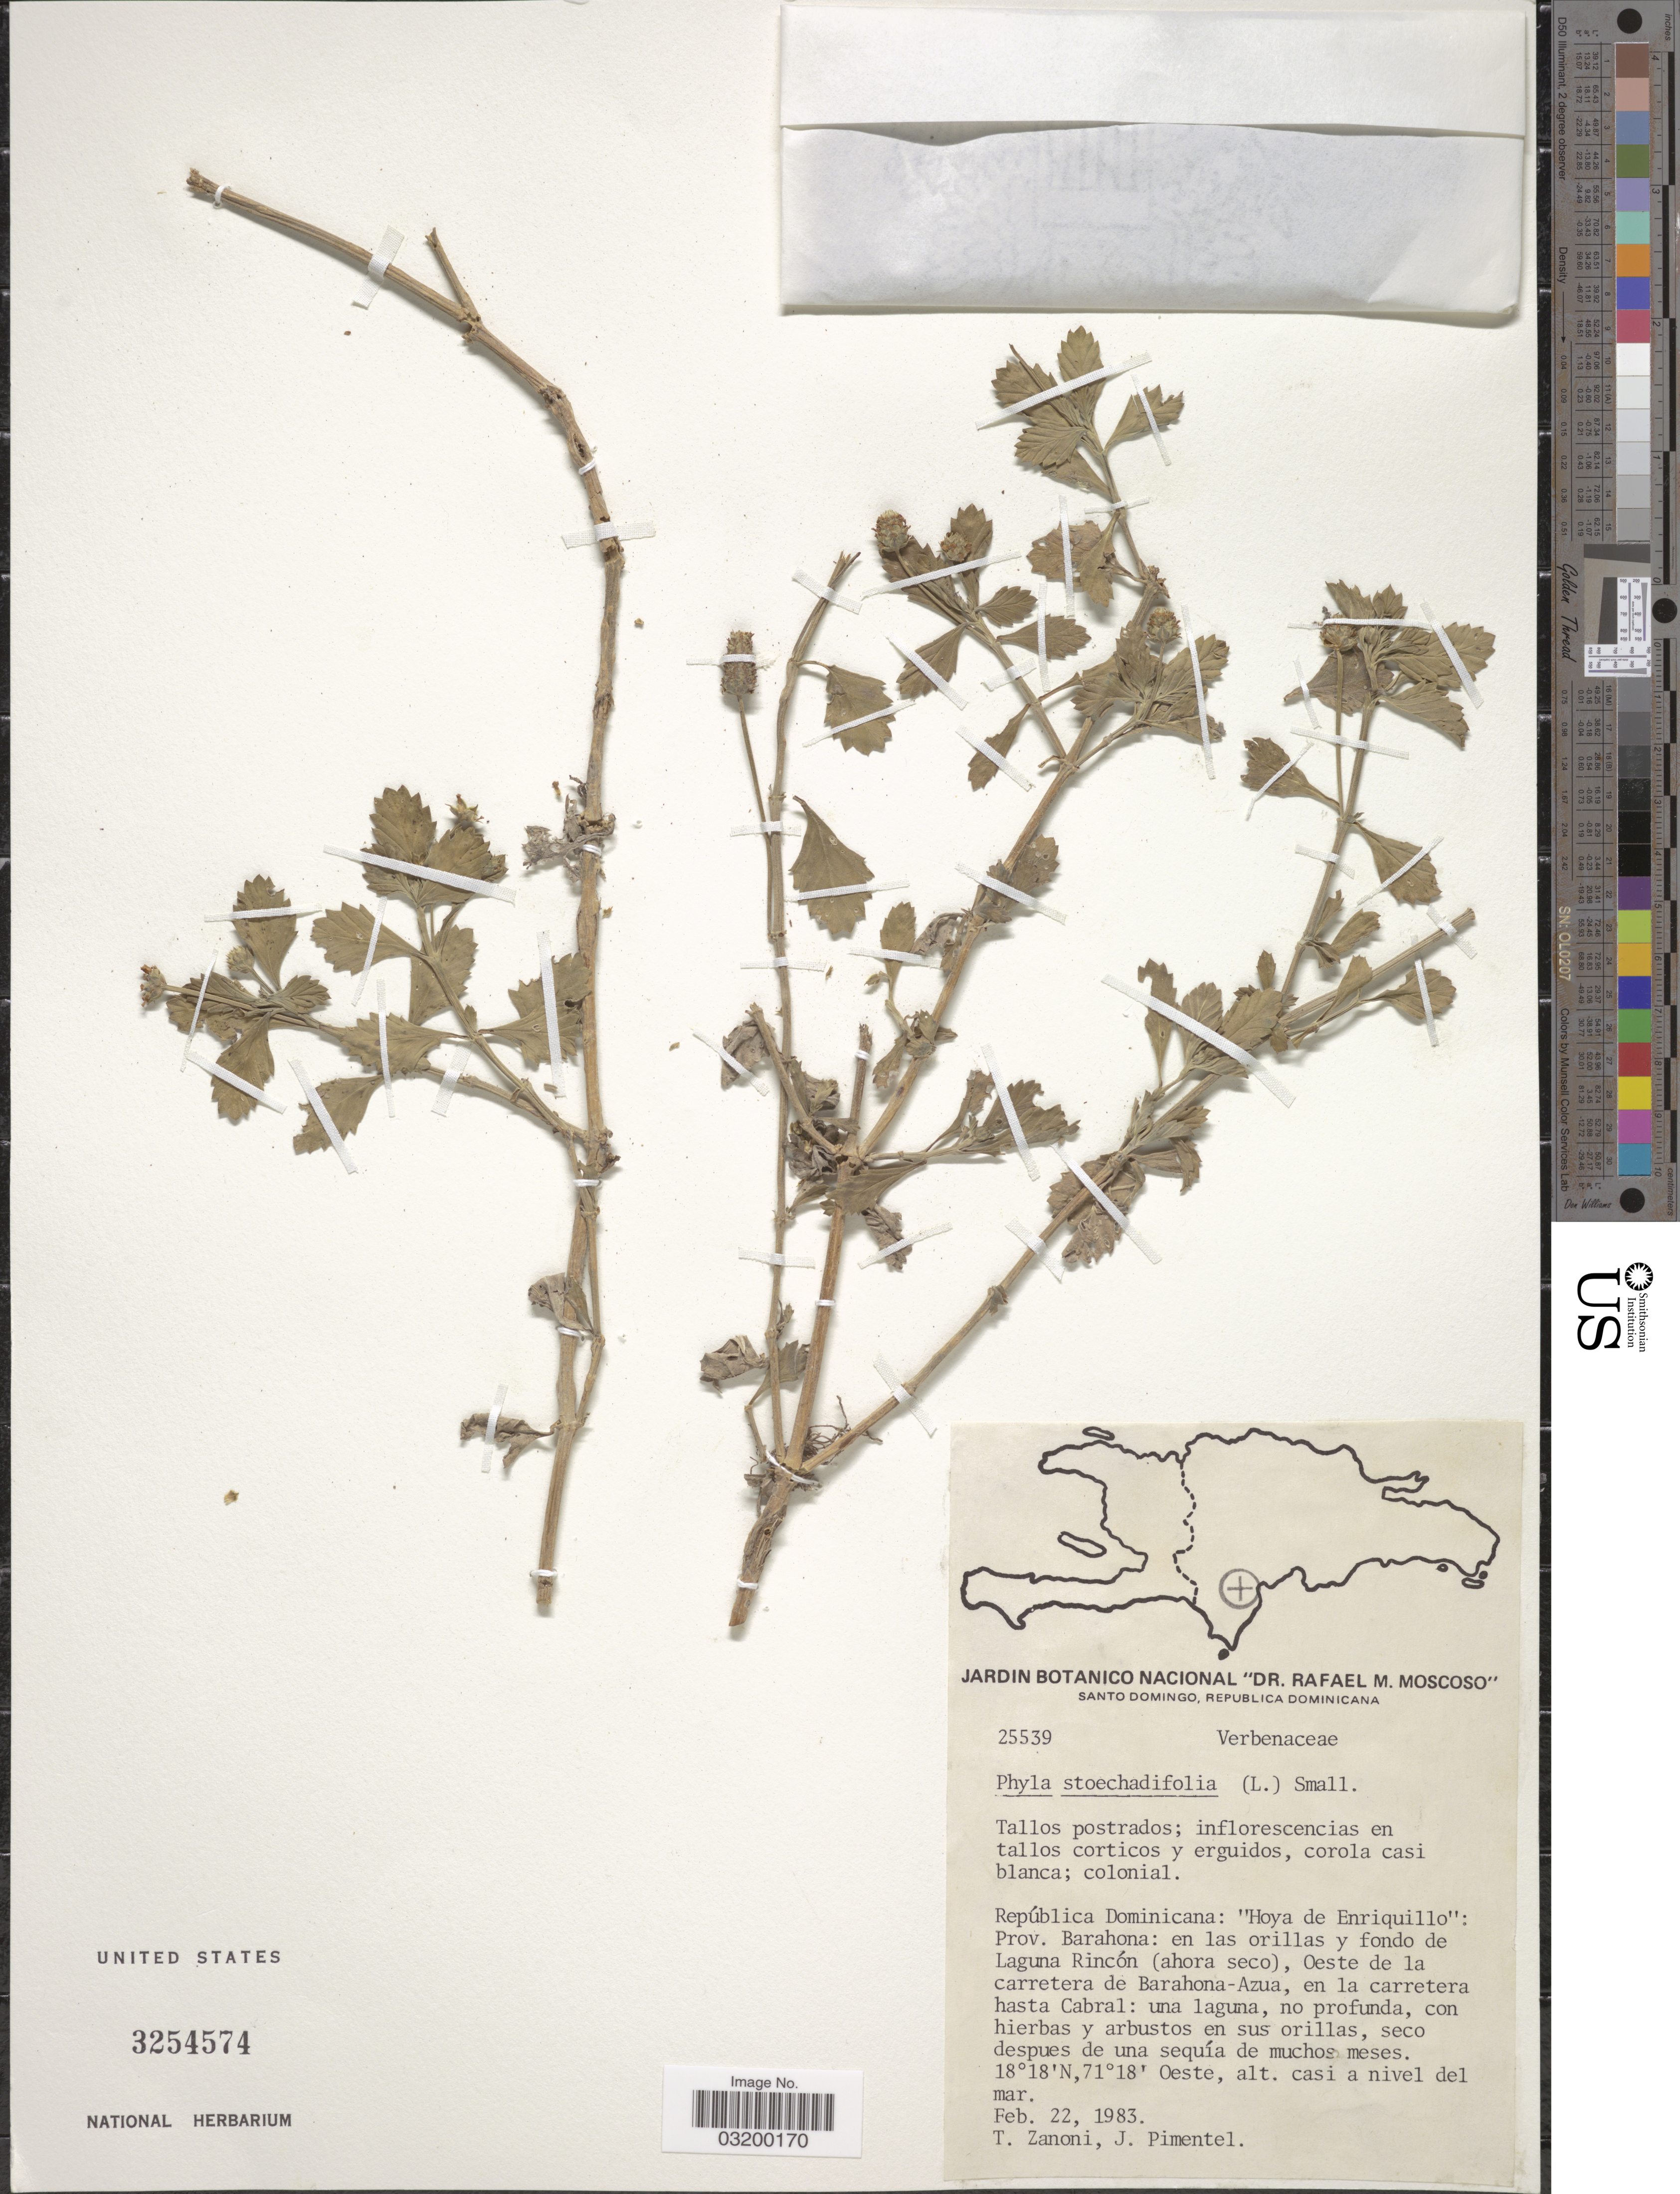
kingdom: Plantae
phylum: Tracheophyta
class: Magnoliopsida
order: Lamiales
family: Verbenaceae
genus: Phyla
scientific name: Phyla stoechadifolia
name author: (L.) Small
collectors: T. Zanoni & J. Pimentel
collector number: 25539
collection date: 1983-02-22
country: Dominican Republic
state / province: Barahona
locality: República Dominicana: "Hoya de Enriquillo": En las orillas y fondo de Laguna Rincón (ahora seco), Oeste de la carretera de Barahona-Azua, en la carretera hasta Cabral.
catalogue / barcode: US 3254574